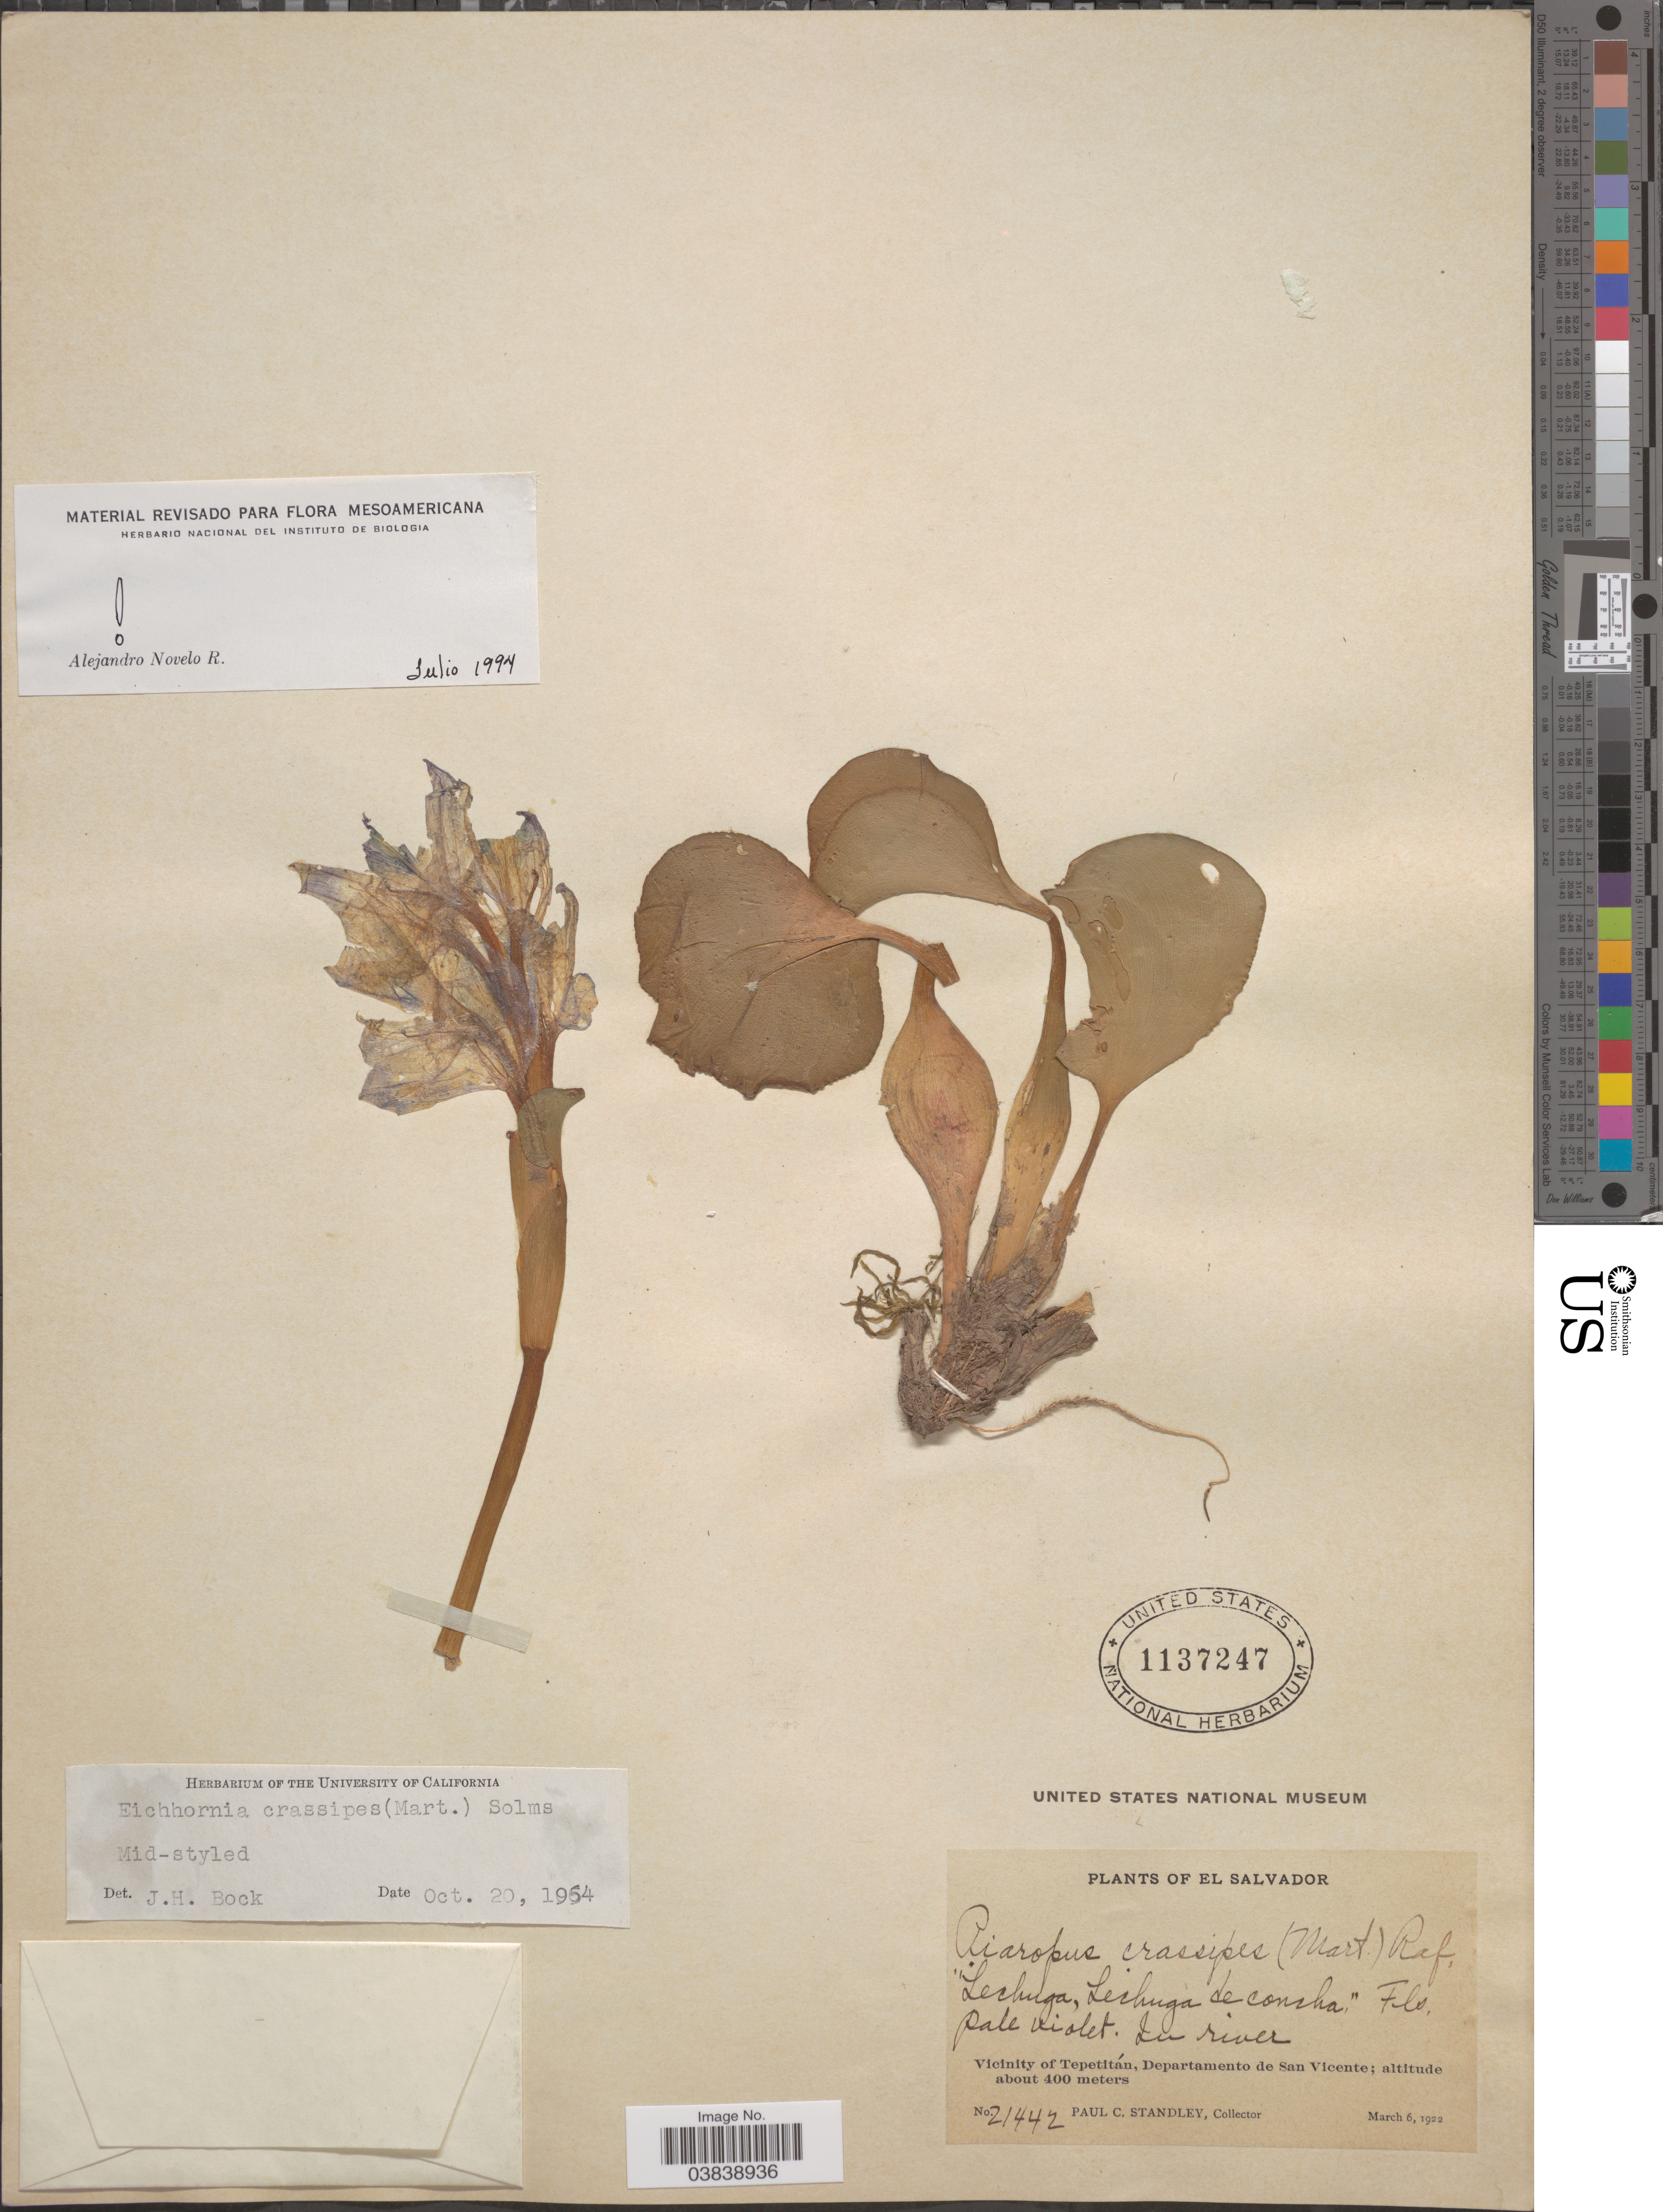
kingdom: Plantae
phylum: Tracheophyta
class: Liliopsida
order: Commelinales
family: Pontederiaceae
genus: Eichhornia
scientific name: Eichhornia crassipes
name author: (Mart.) Solms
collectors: P. C. Standley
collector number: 21442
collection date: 1922-03-06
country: El Salvador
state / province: San Vincente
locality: Vicinity of Tepetitán, Departamento de San Vicente.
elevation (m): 400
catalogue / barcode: US 1137247